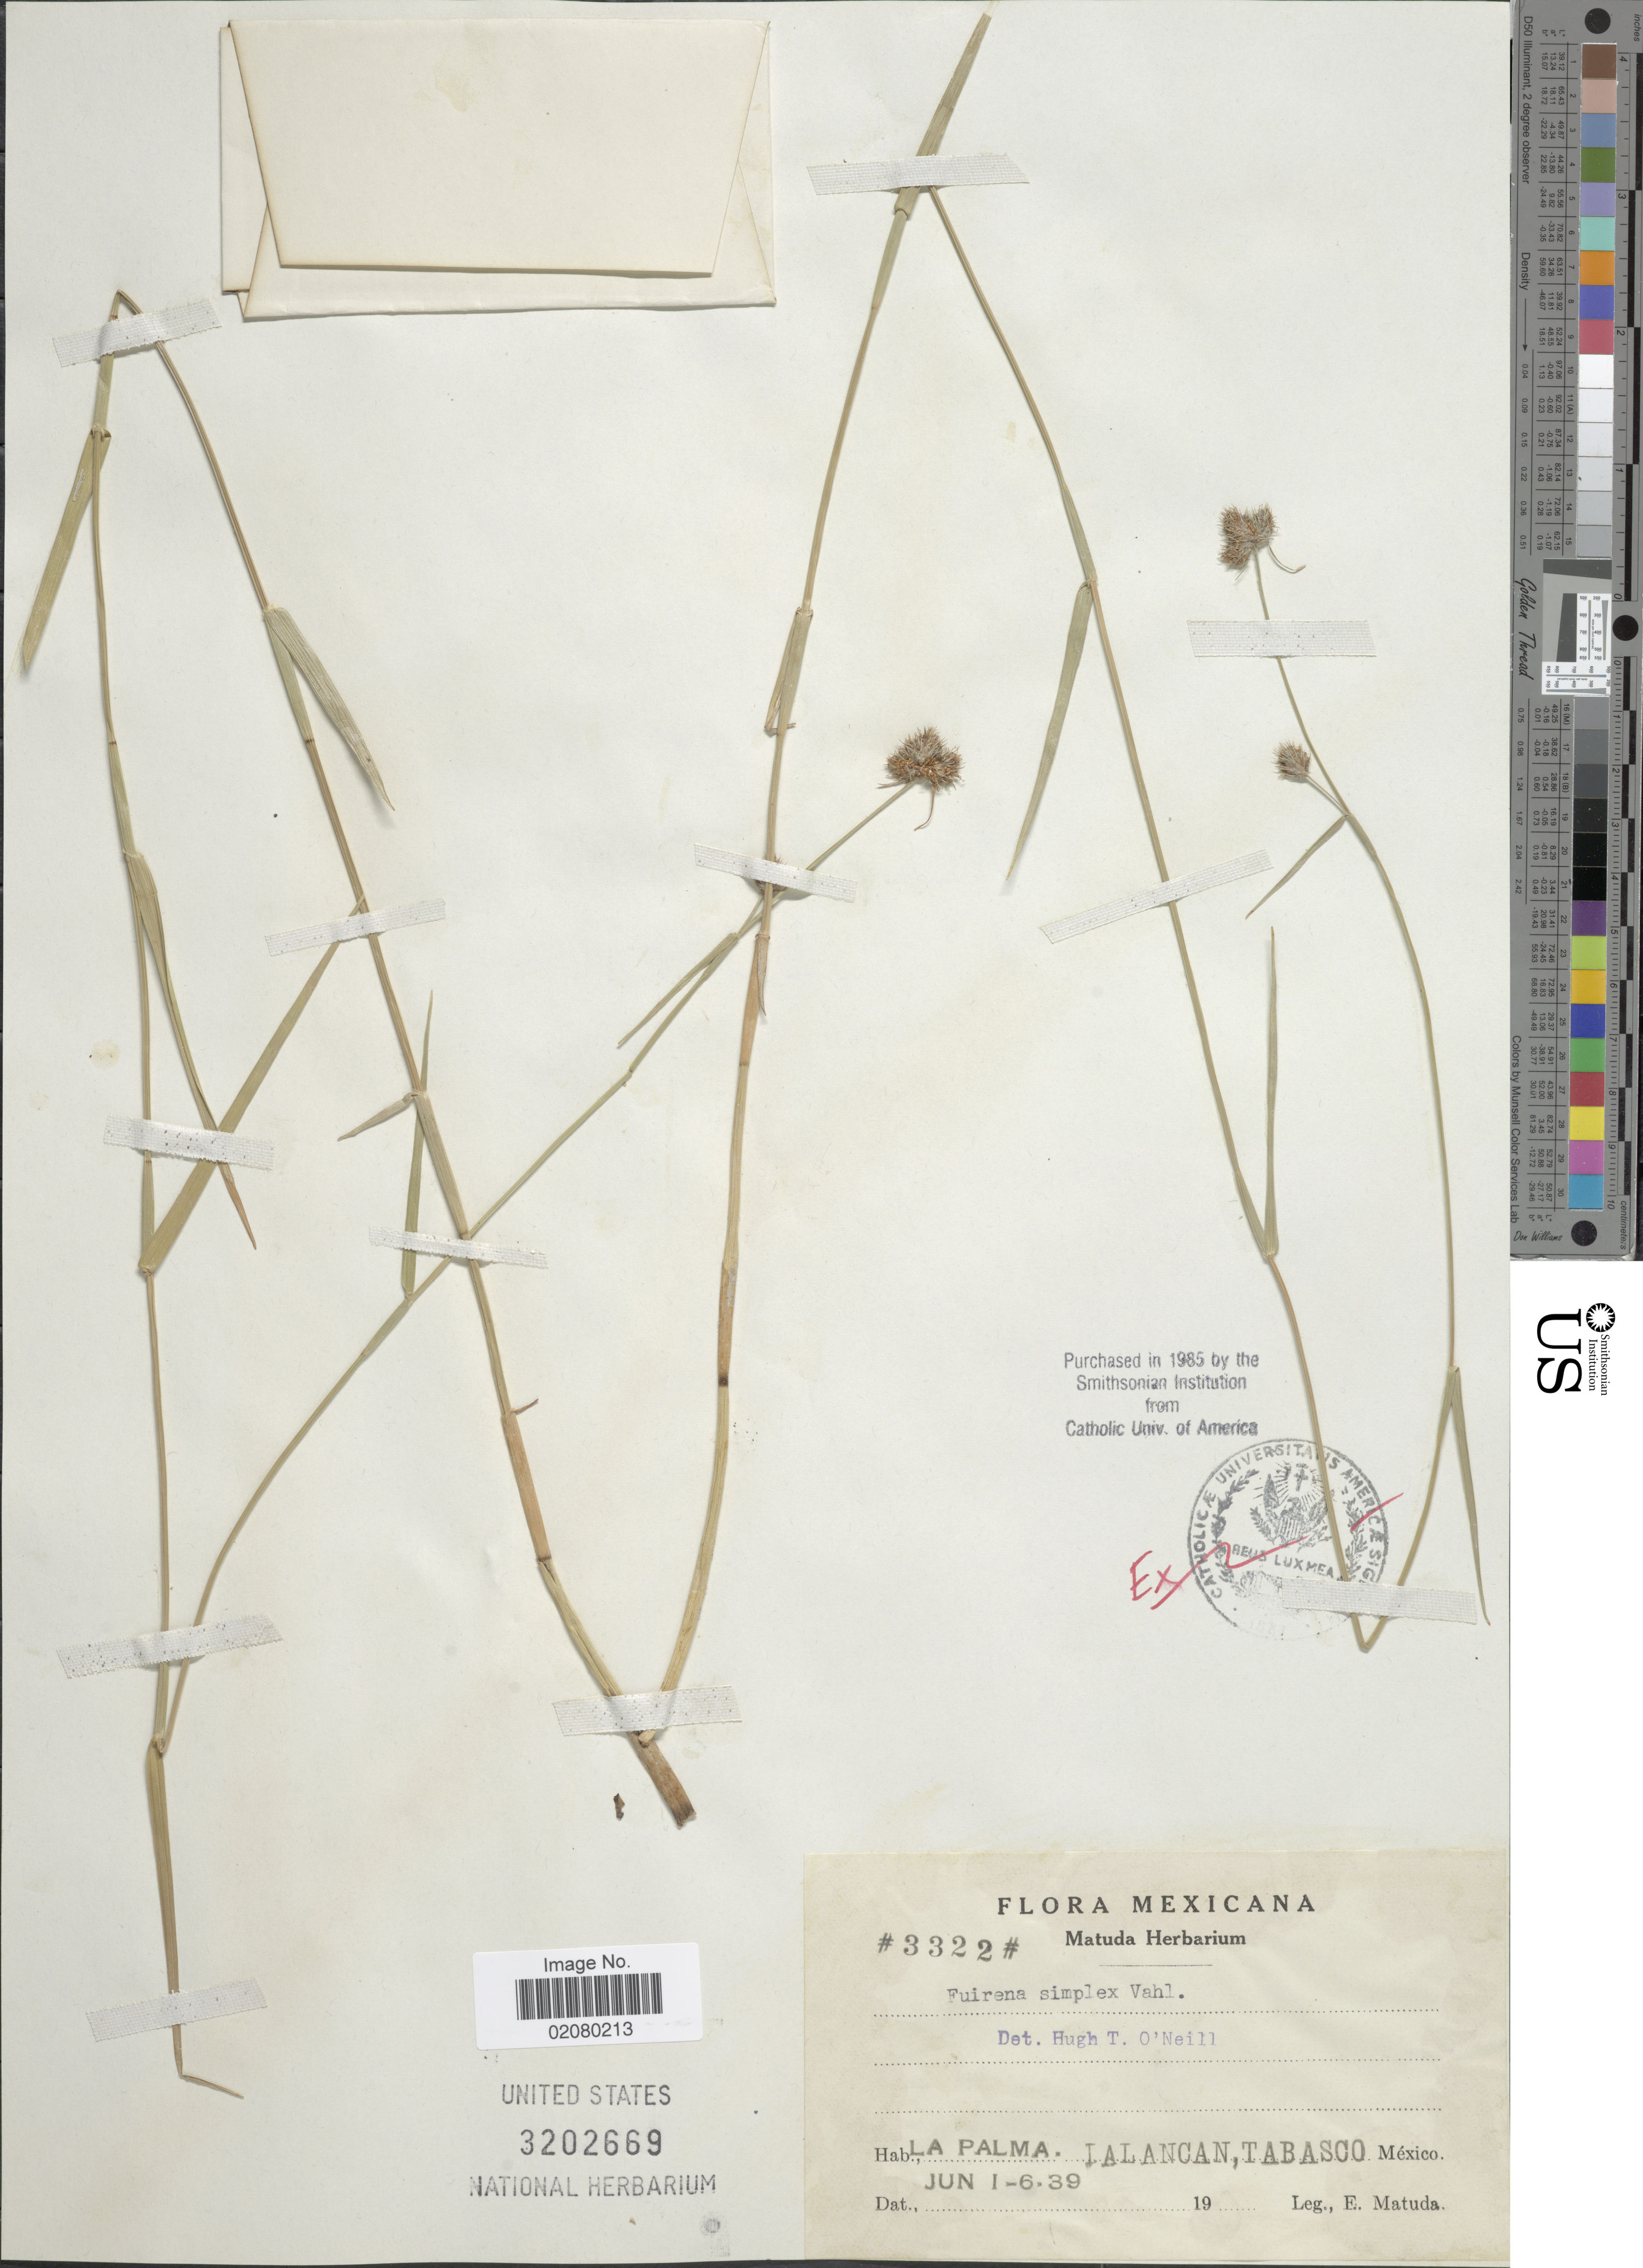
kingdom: Plantae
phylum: Tracheophyta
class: Liliopsida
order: Poales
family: Cyperaceae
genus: Fuirena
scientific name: Fuirena simplex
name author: Vahl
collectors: E. Matuda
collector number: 3322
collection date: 1939-06-01/1939-06-06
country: Mexico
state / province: Tabasco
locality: La Palma, Lalancan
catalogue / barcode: US 3202669